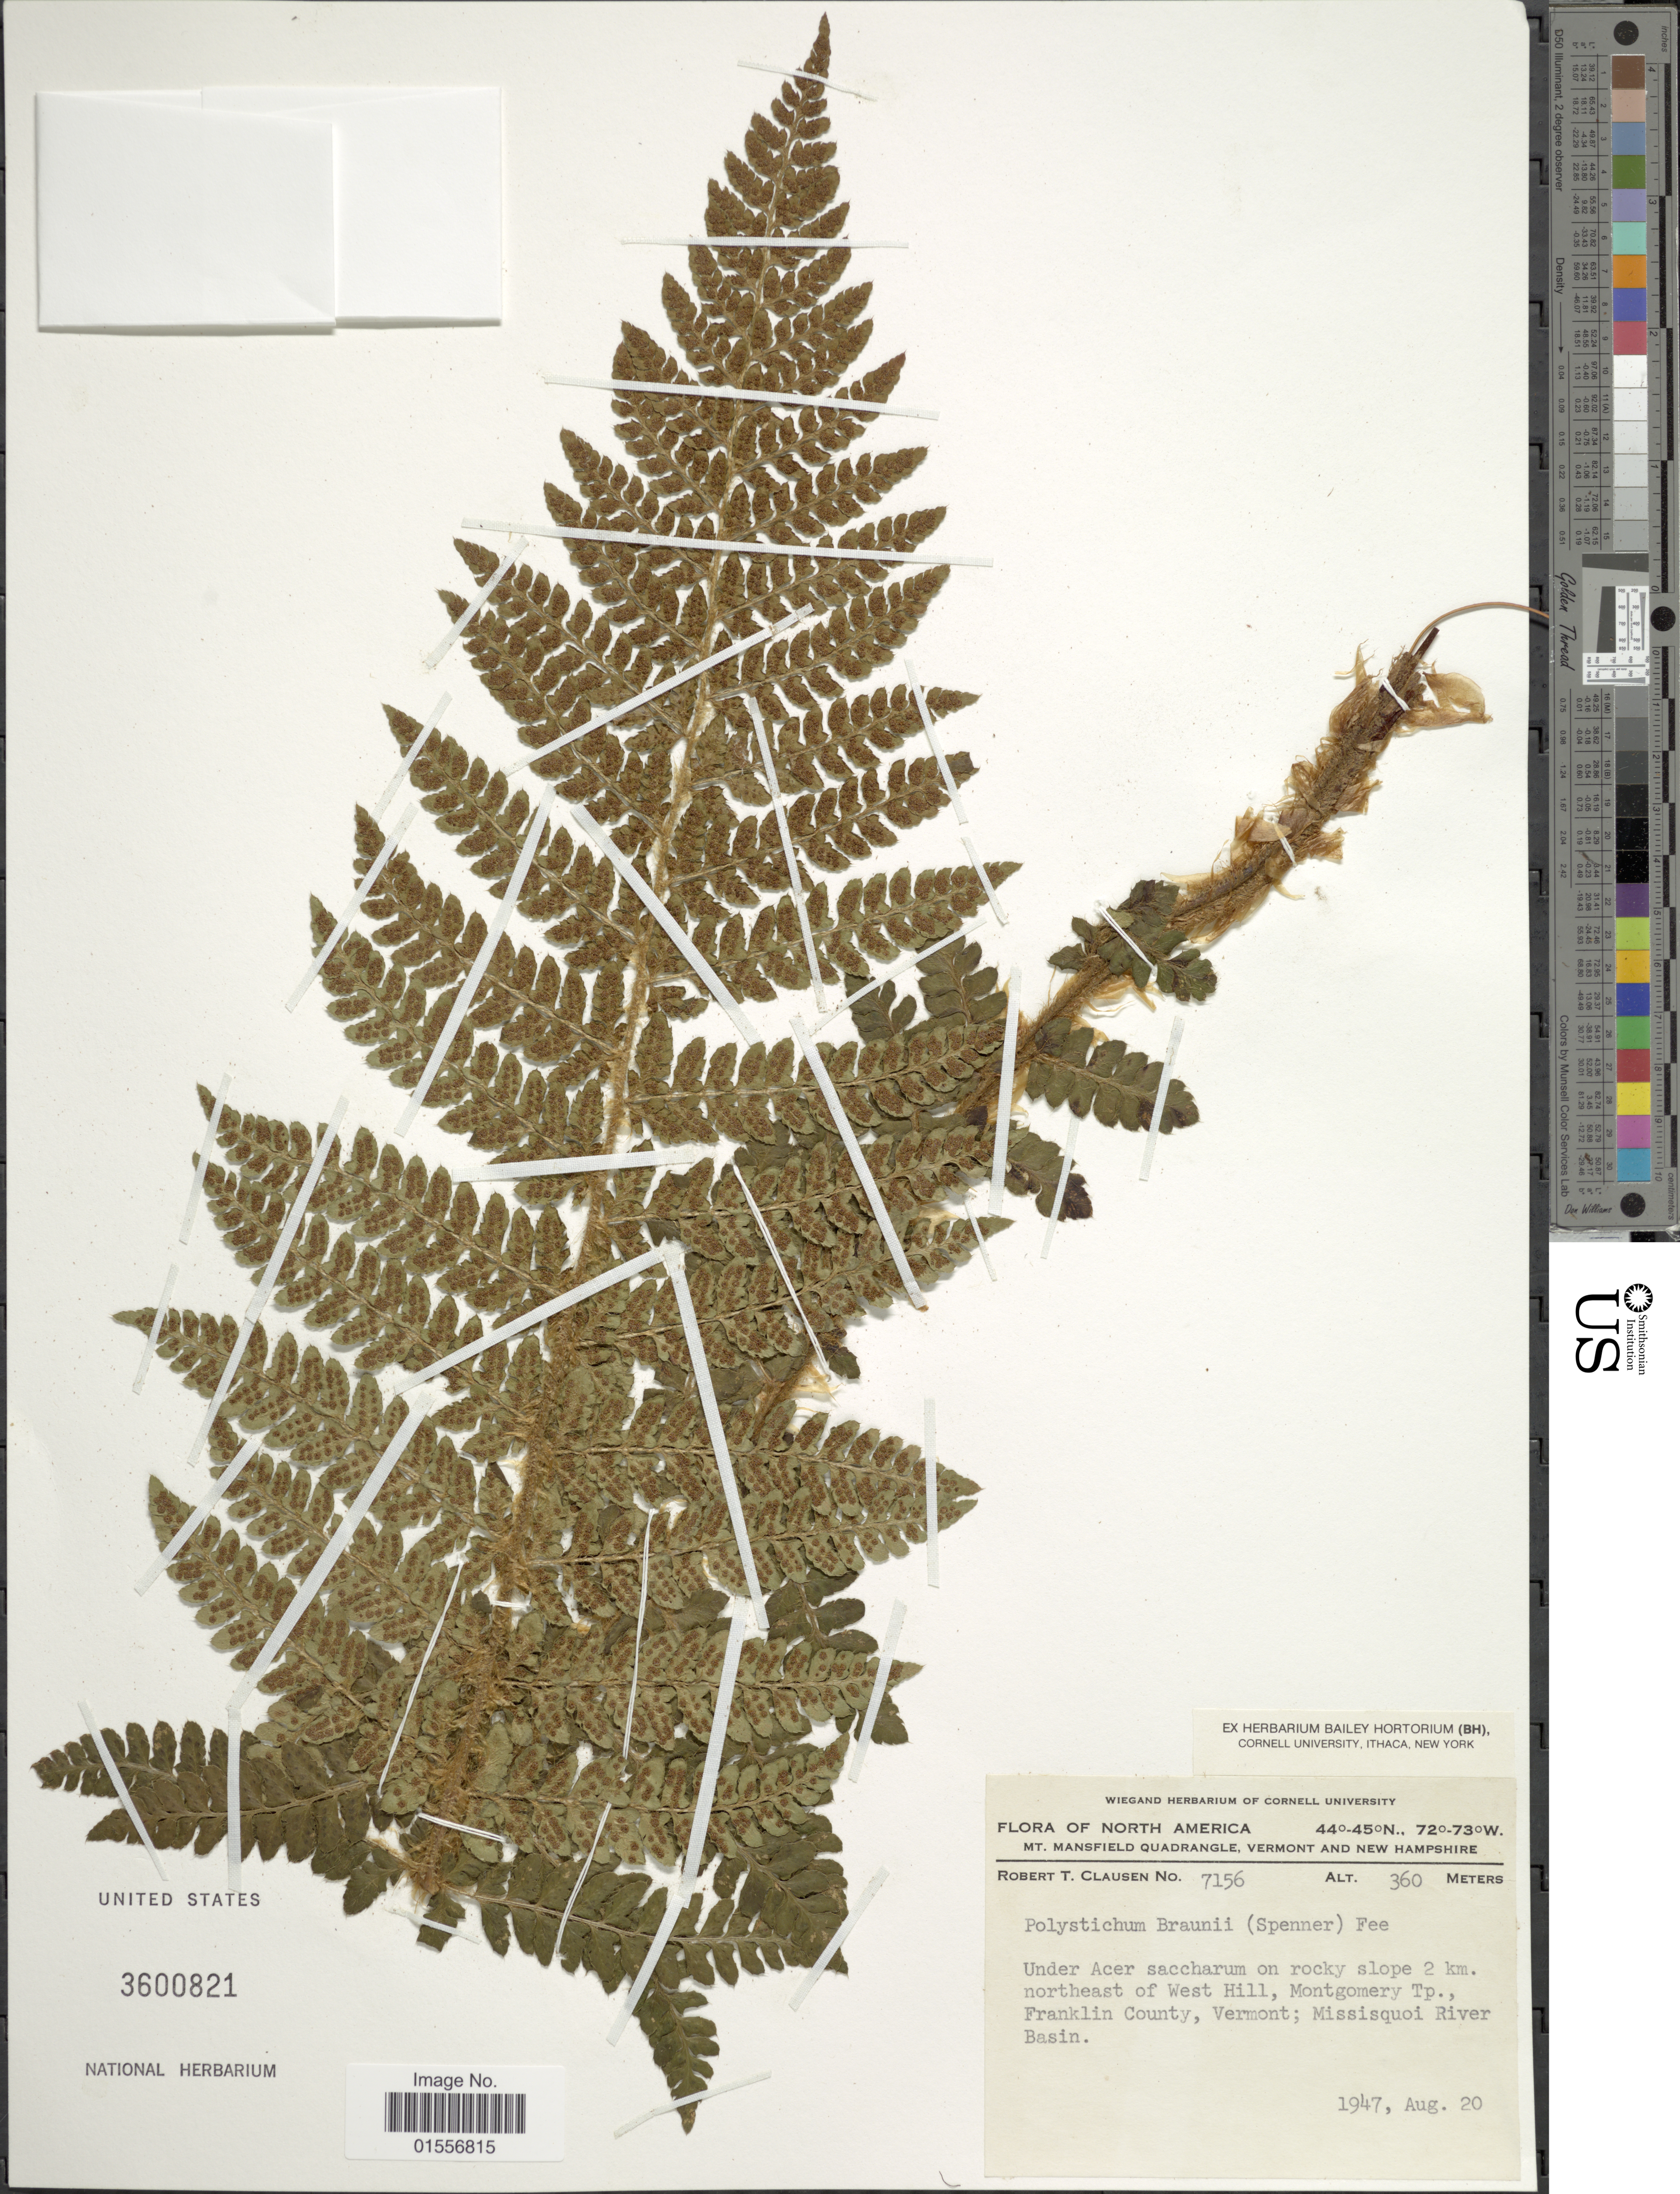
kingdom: Plantae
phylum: Tracheophyta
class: Polypodiopsida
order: Polypodiales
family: Dryopteridaceae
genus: Polystichum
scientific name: Polystichum braunii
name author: (Spenn.) Fée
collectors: R. T. Clausen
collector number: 7156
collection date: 1947-08-20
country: United States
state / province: Vermont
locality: North America, MT. Mansfield Quadrangle, Vermont and New Hampshire, under Acer saccharum on rocky slope 2 km northeast of West Hill, Montgomery Tp., Franklin County, Vermont; Missisquoi River Basin.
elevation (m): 360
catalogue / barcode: US 3600821